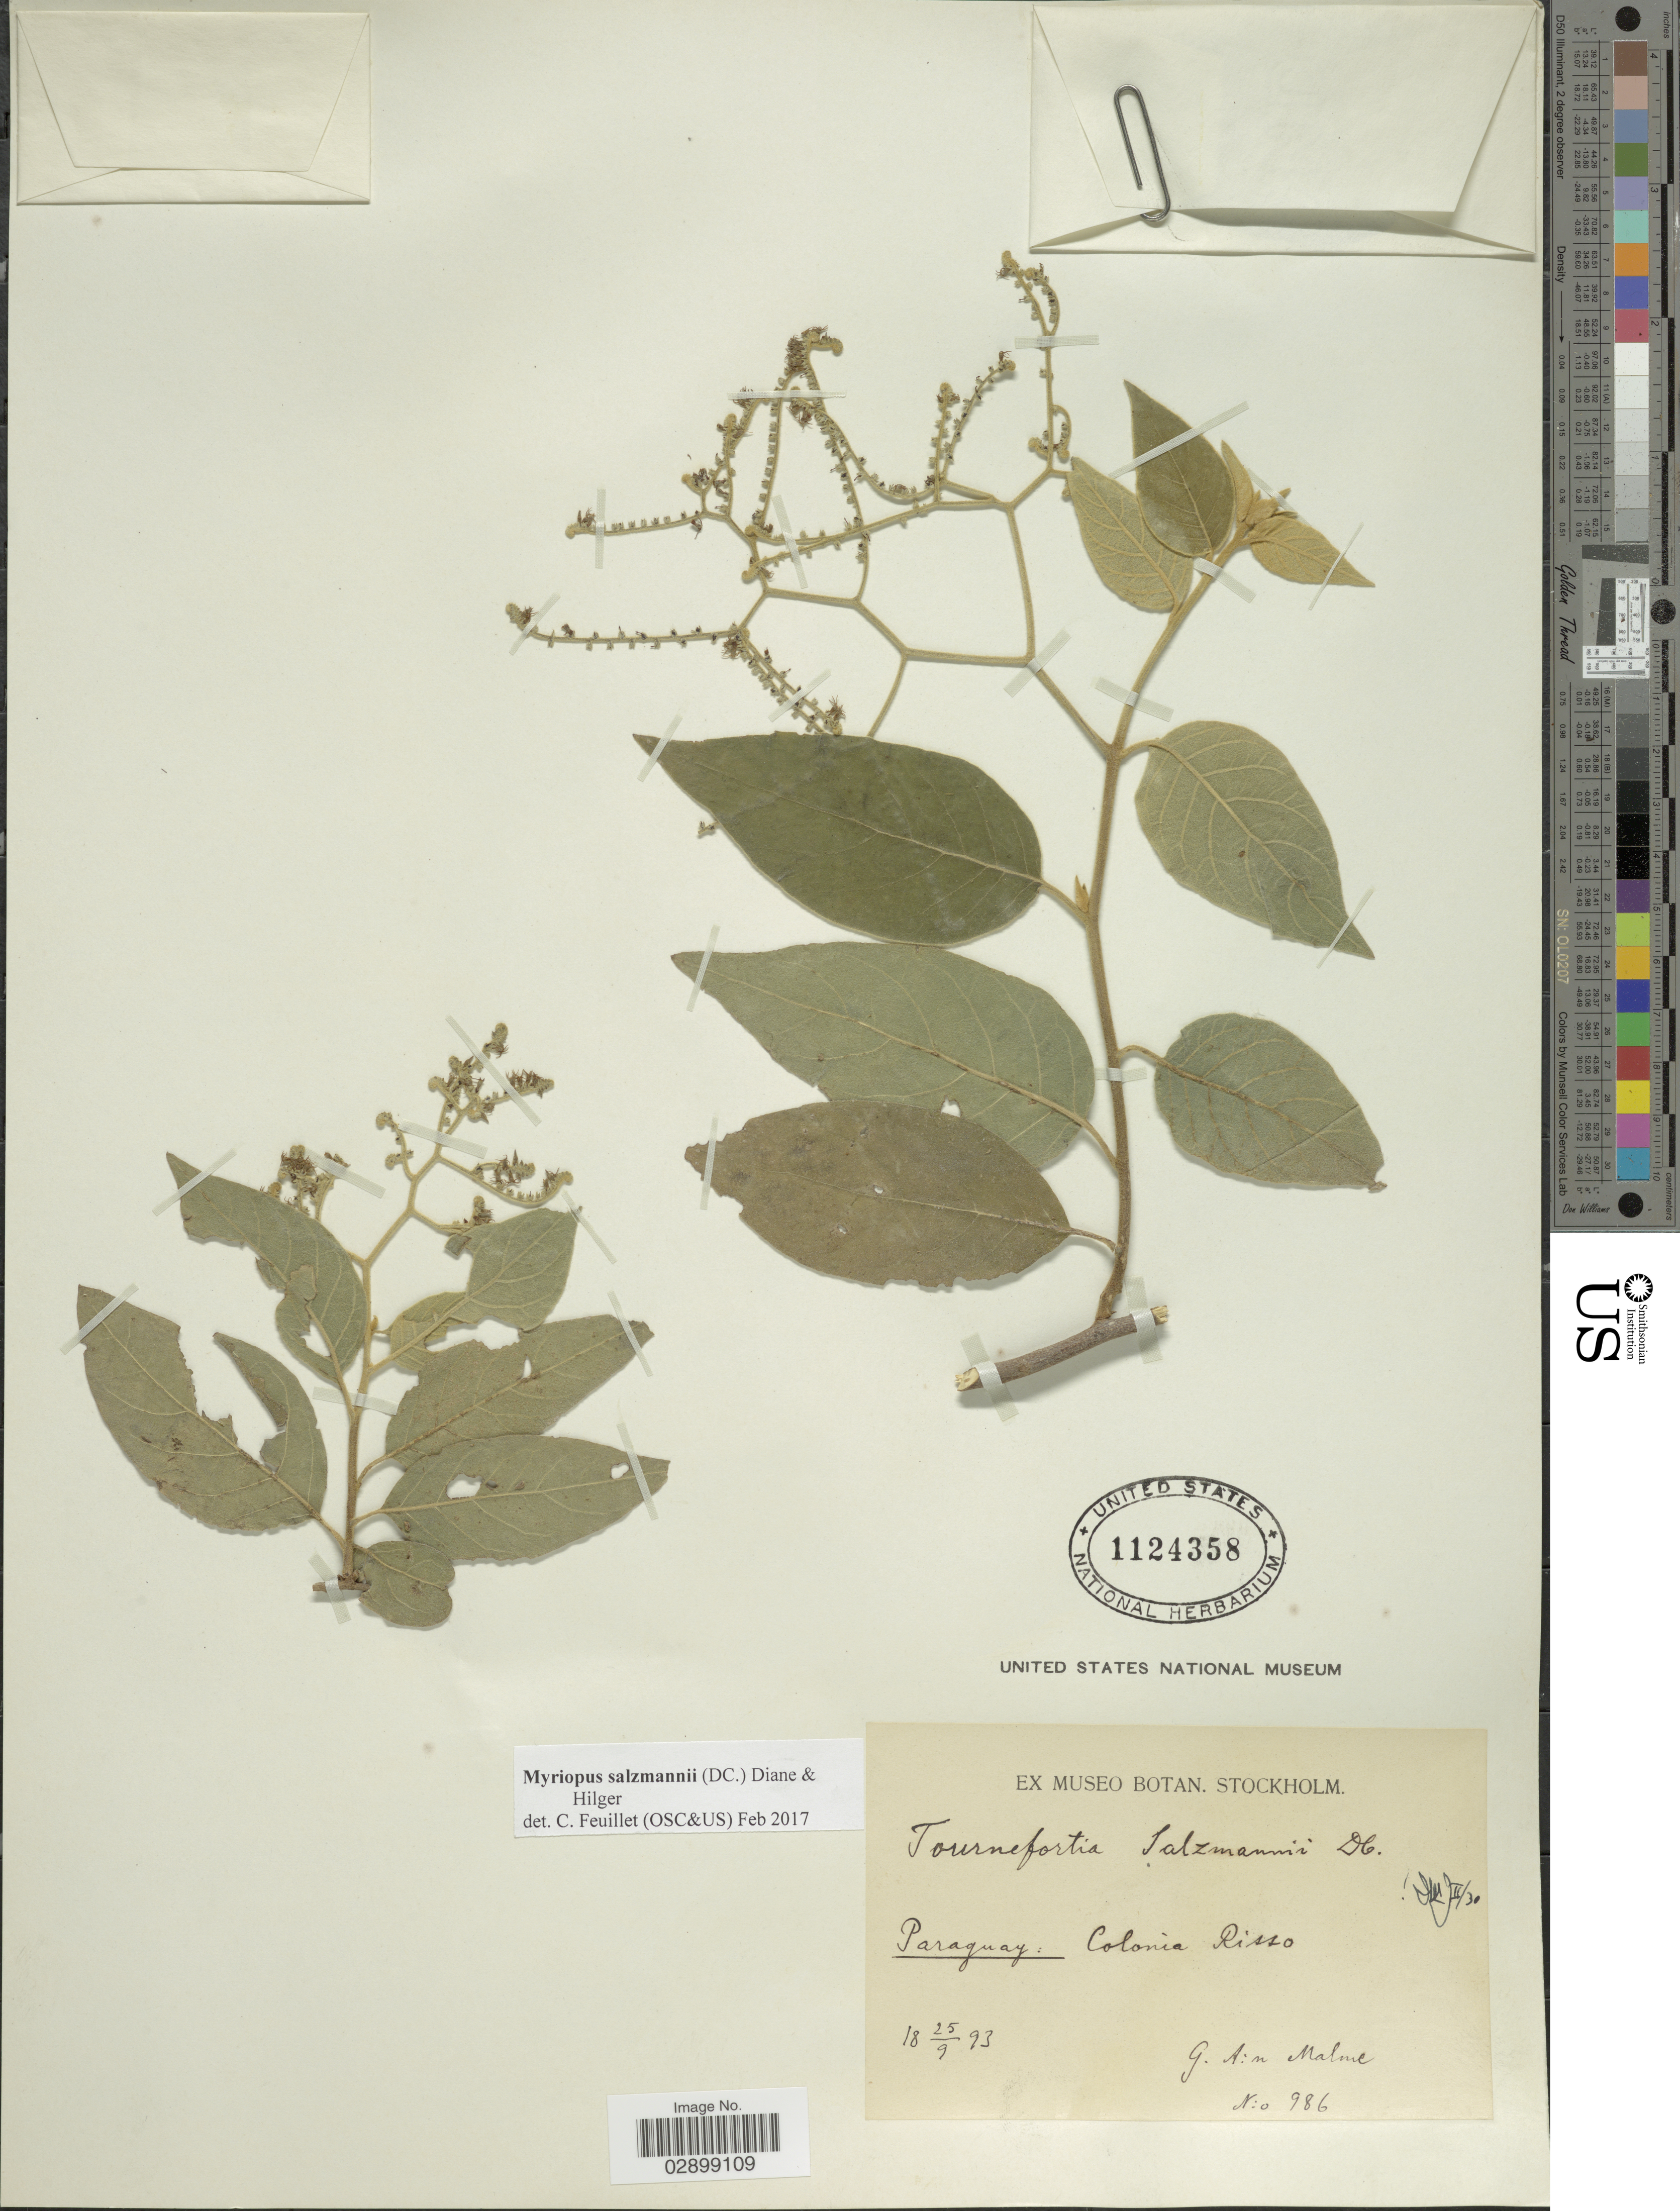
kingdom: Plantae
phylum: Tracheophyta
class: Magnoliopsida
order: Boraginales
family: Heliotropiaceae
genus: Myriopus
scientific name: Myriopus salzmannii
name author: (DC.) Diane & Hilger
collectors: G. O. A. Malme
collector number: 986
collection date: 1893-09-25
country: Paraguay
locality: Colonia Risso.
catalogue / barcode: US 1124358